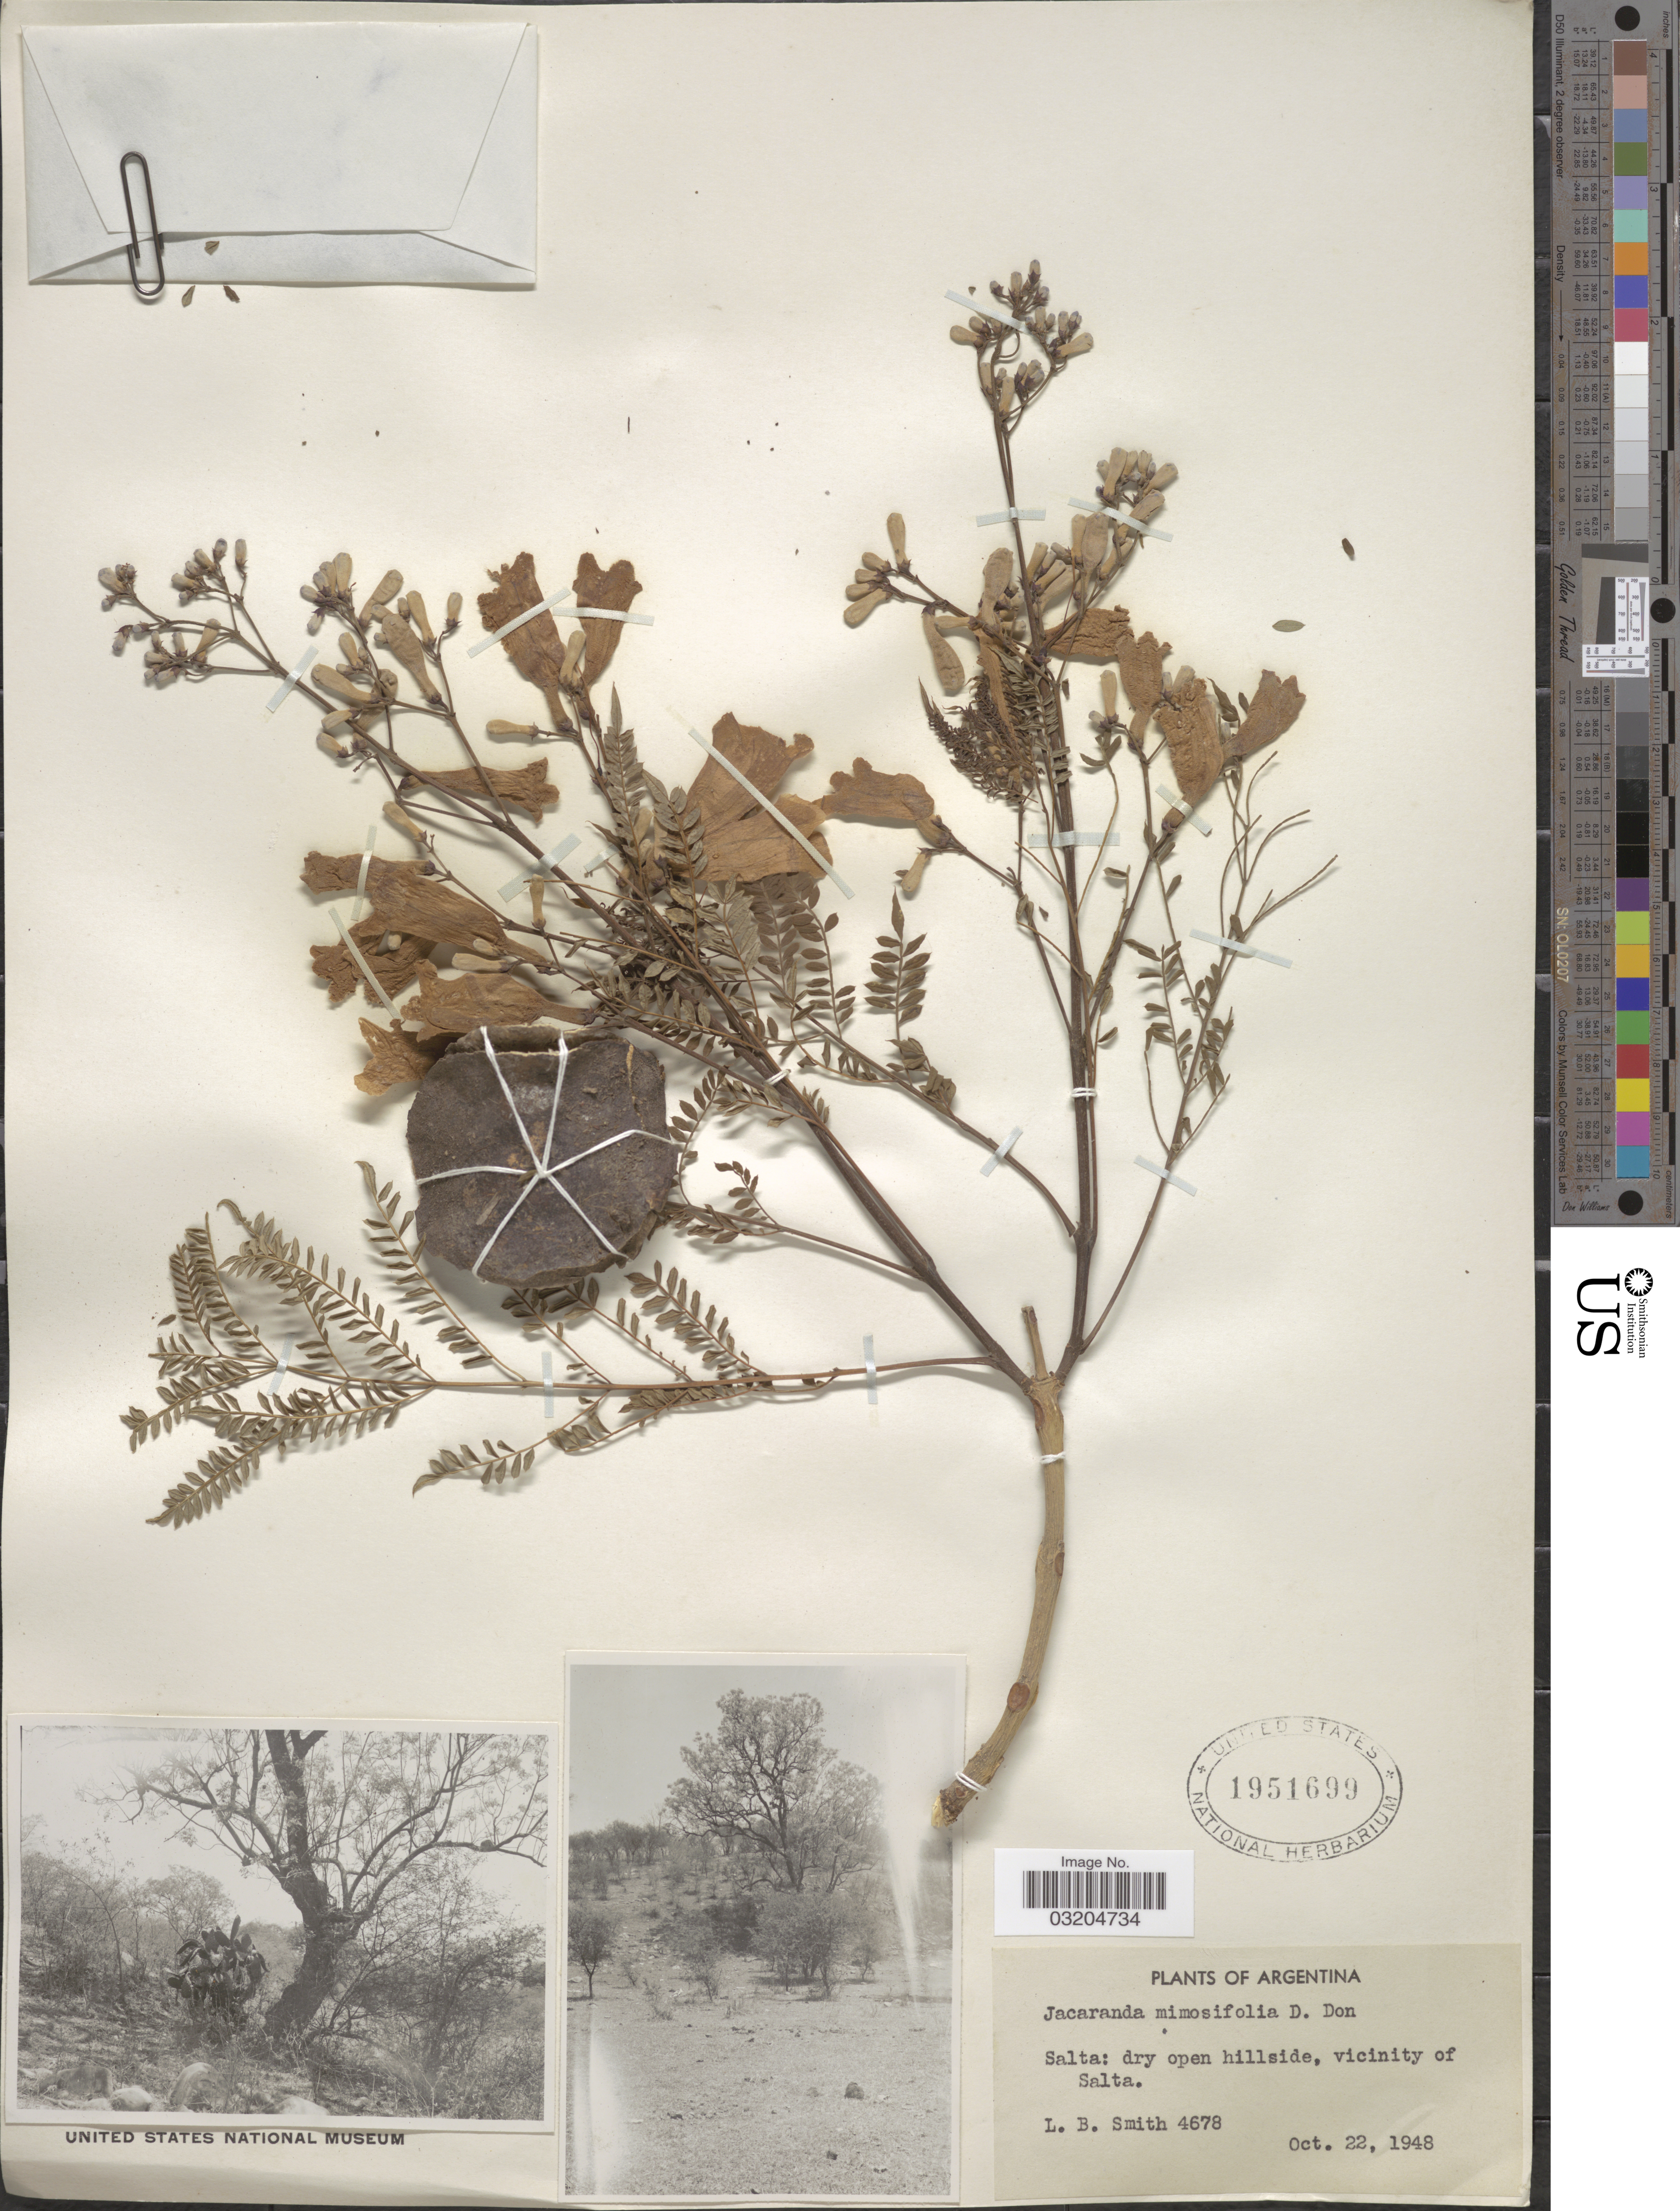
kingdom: Plantae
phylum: Tracheophyta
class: Magnoliopsida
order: Lamiales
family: Bignoniaceae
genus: Jacaranda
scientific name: Jacaranda mimosifolia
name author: D. Don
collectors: L. Smith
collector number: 4678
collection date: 1948-10-22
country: Argentina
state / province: Salta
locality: Dry open hillside, vicinity of Salta.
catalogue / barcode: US 1951699